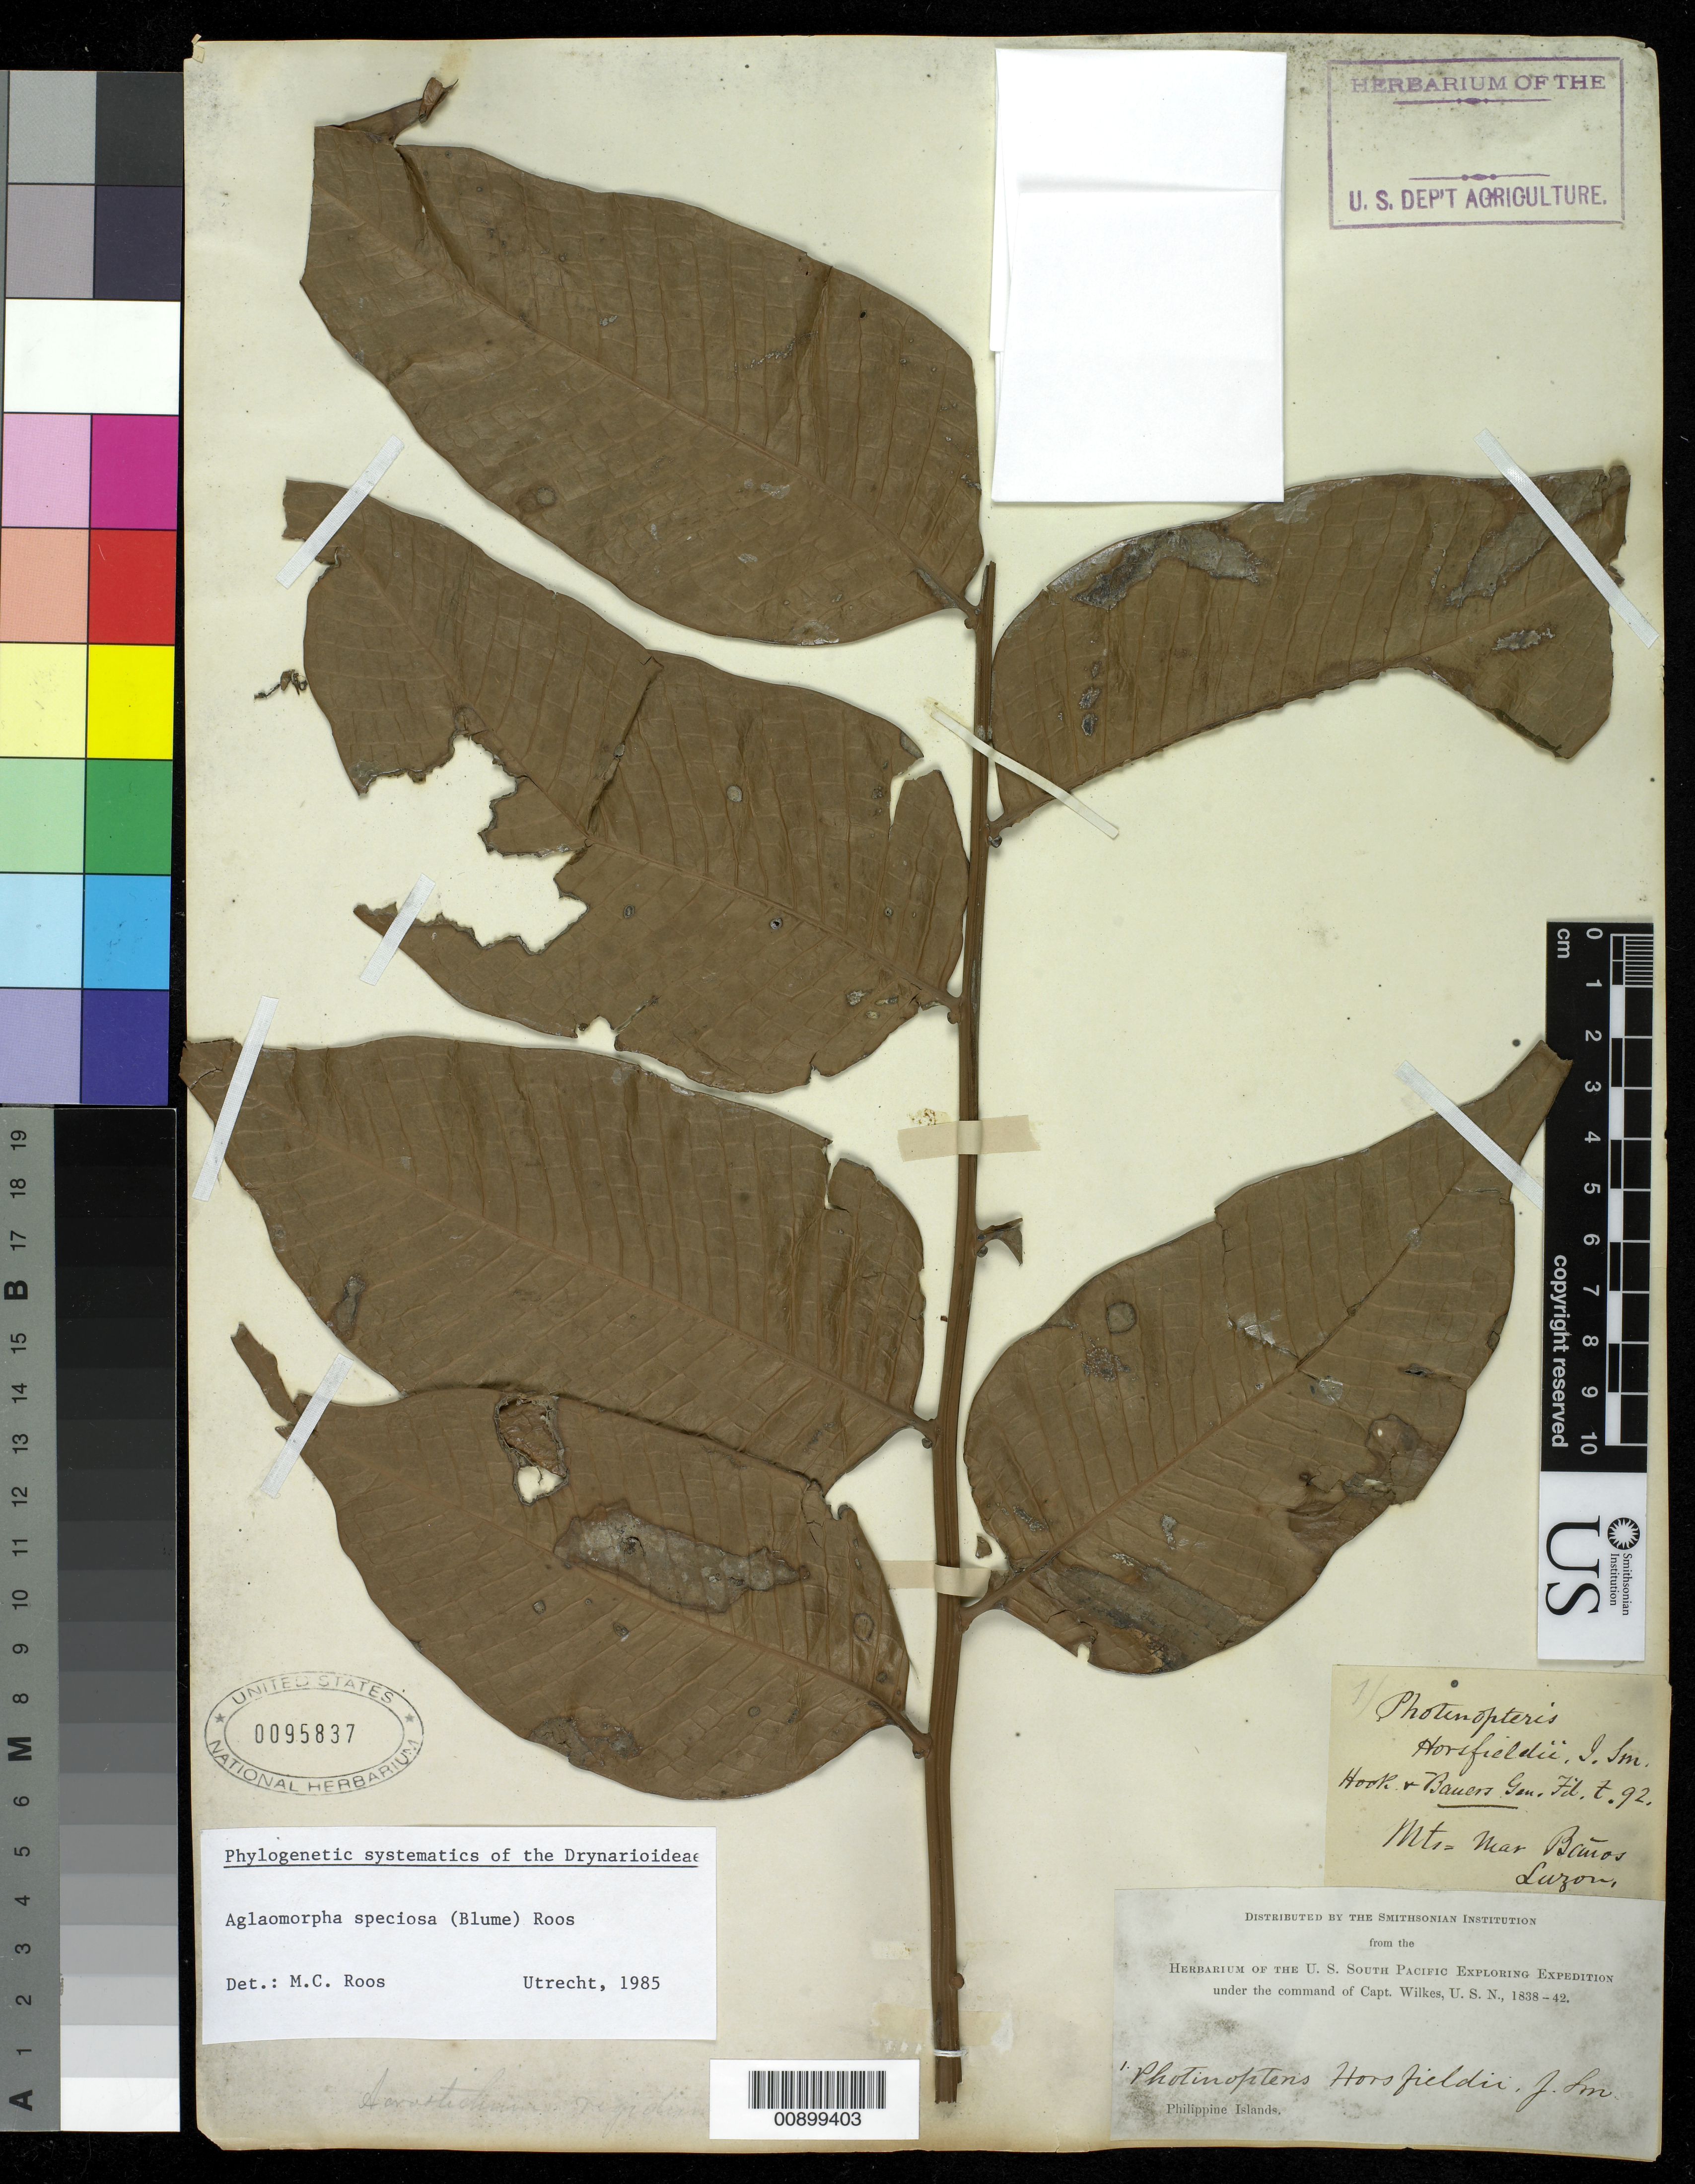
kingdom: Plantae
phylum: Tracheophyta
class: Polypodiopsida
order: Polypodiales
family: Polypodiaceae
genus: Aglaomorpha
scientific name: Aglaomorpha speciosa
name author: (Blume) M.C. Roos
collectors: Wilkes Explor. Exped.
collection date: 1838/1842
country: Philippines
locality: Philippine Islands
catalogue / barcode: US 95837